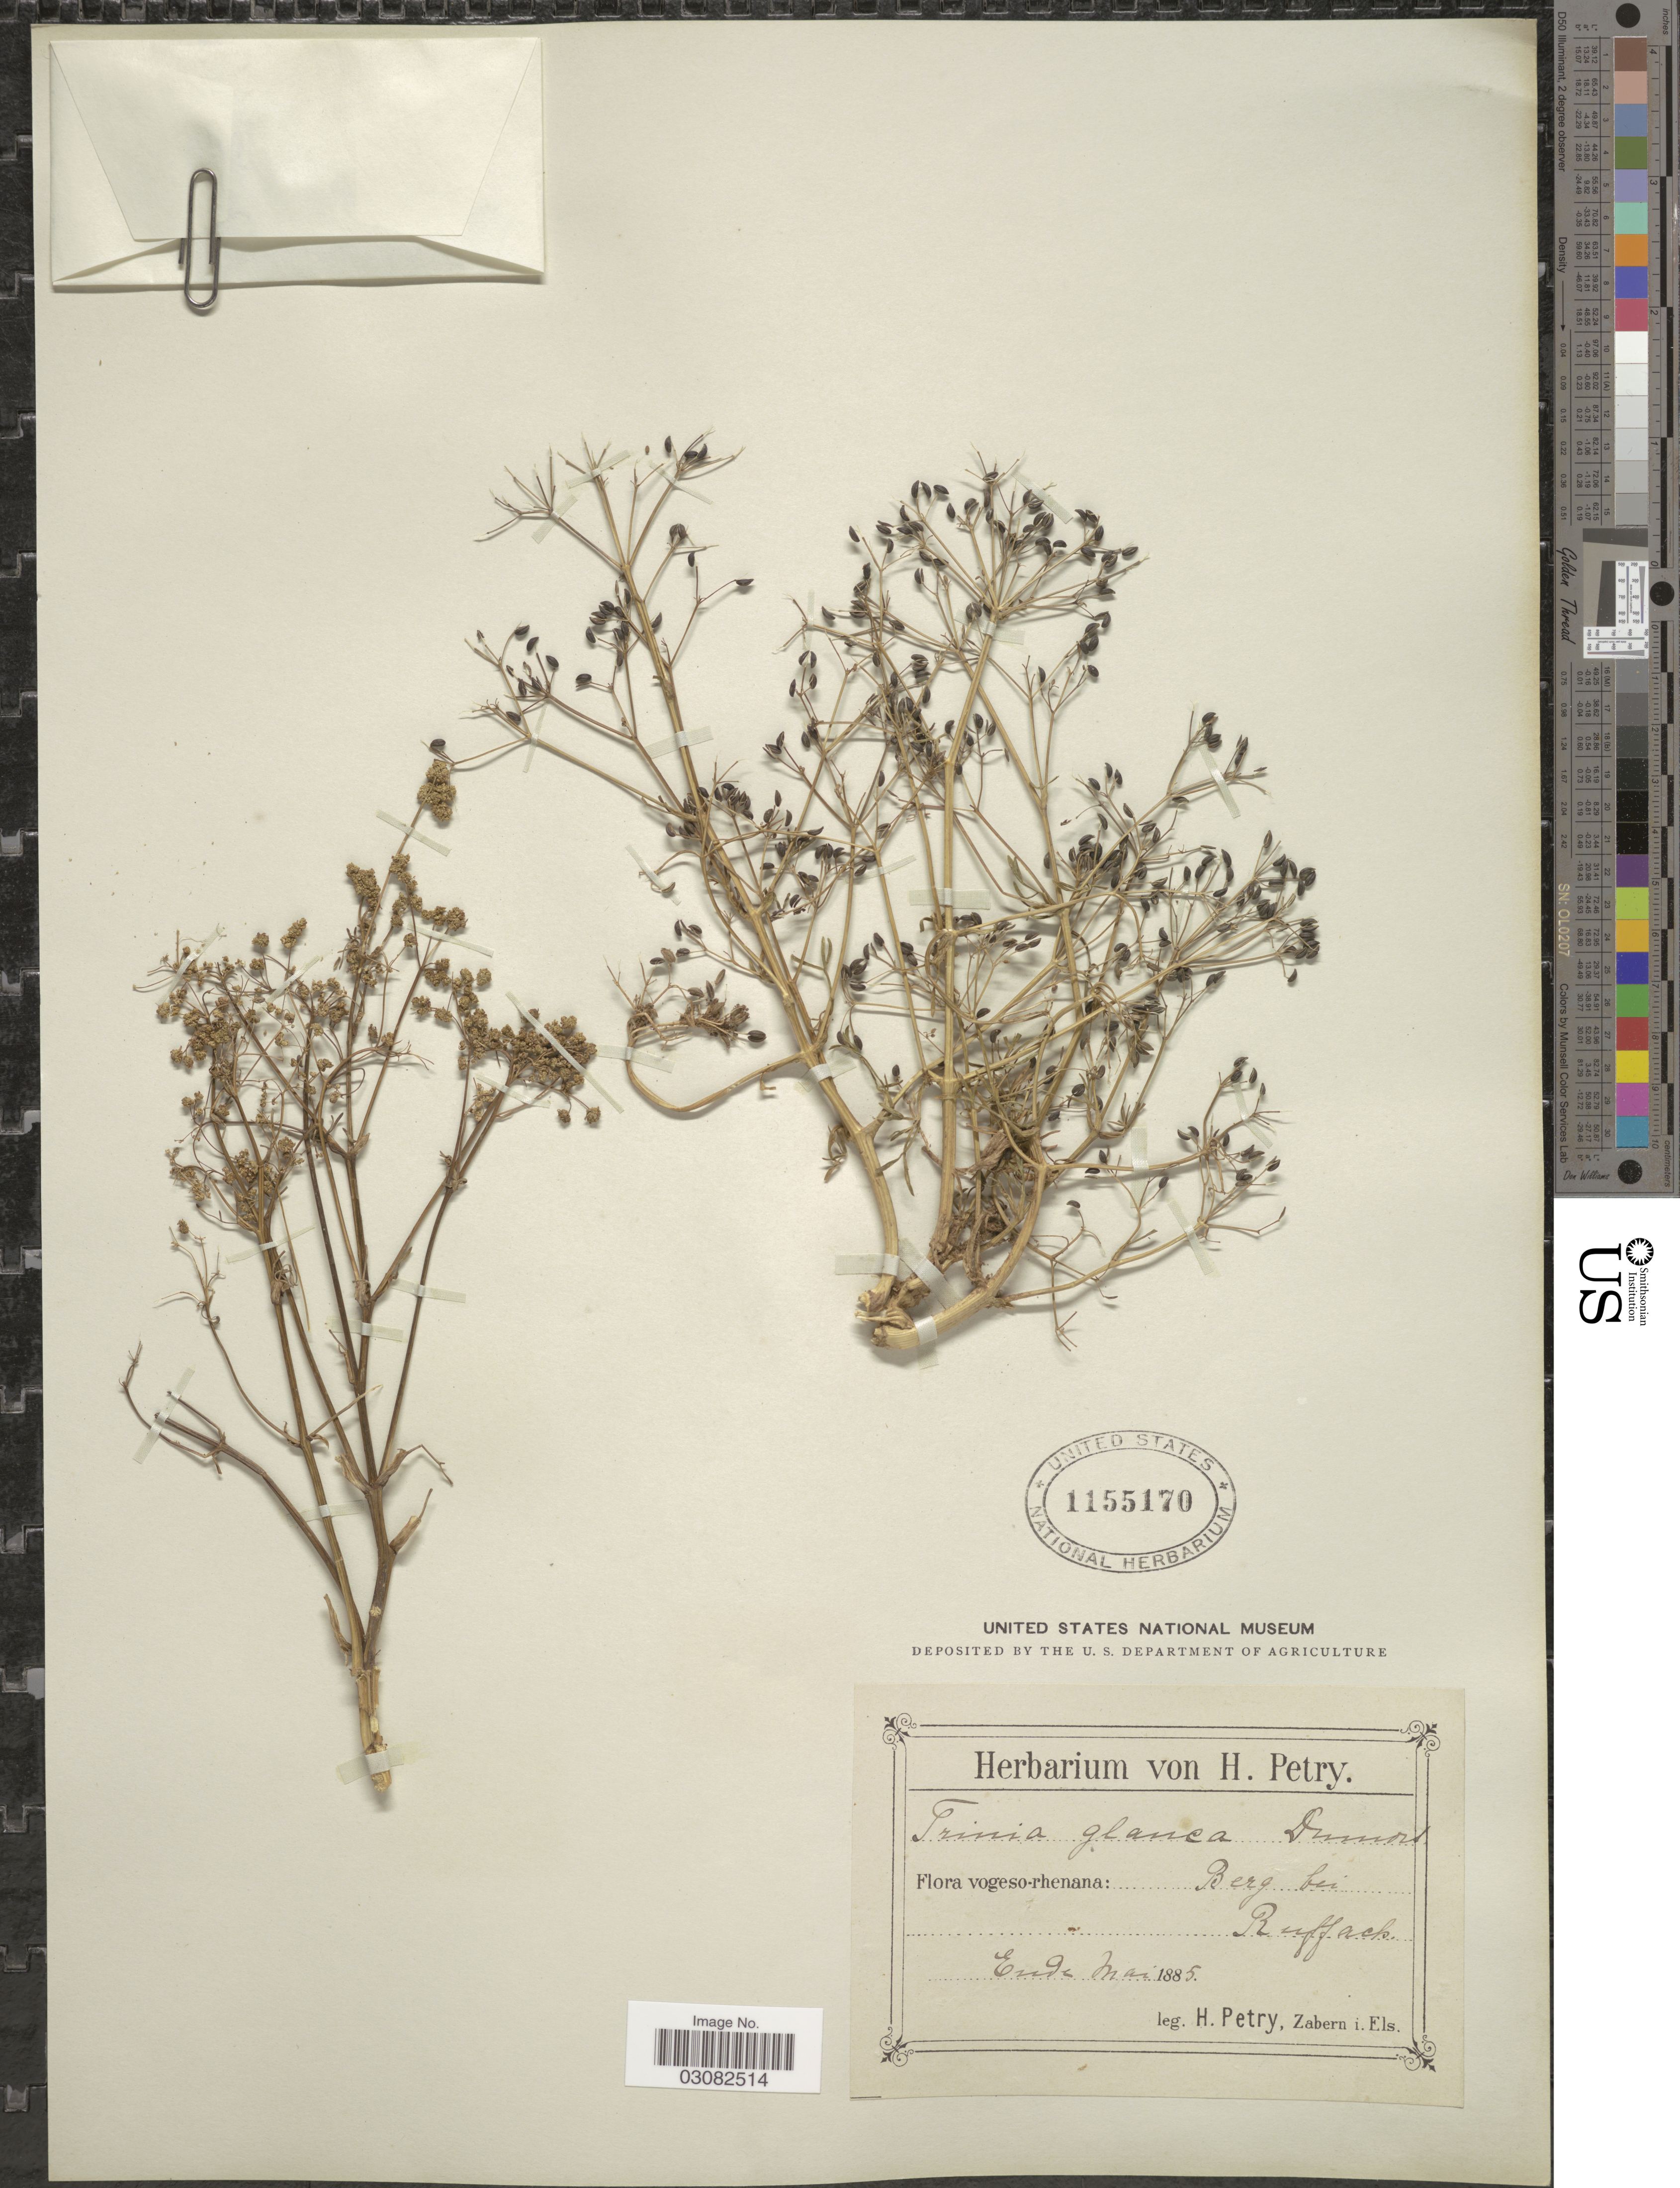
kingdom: Plantae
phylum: Tracheophyta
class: Magnoliopsida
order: Apiales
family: Apiaceae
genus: Trinia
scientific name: Trinia glauca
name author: (L.) Dumort.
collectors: H. Petry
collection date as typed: Ende Mai 1885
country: France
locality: Vogeso-rhenana: Berg bei Ruffack.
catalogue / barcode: US 1155170